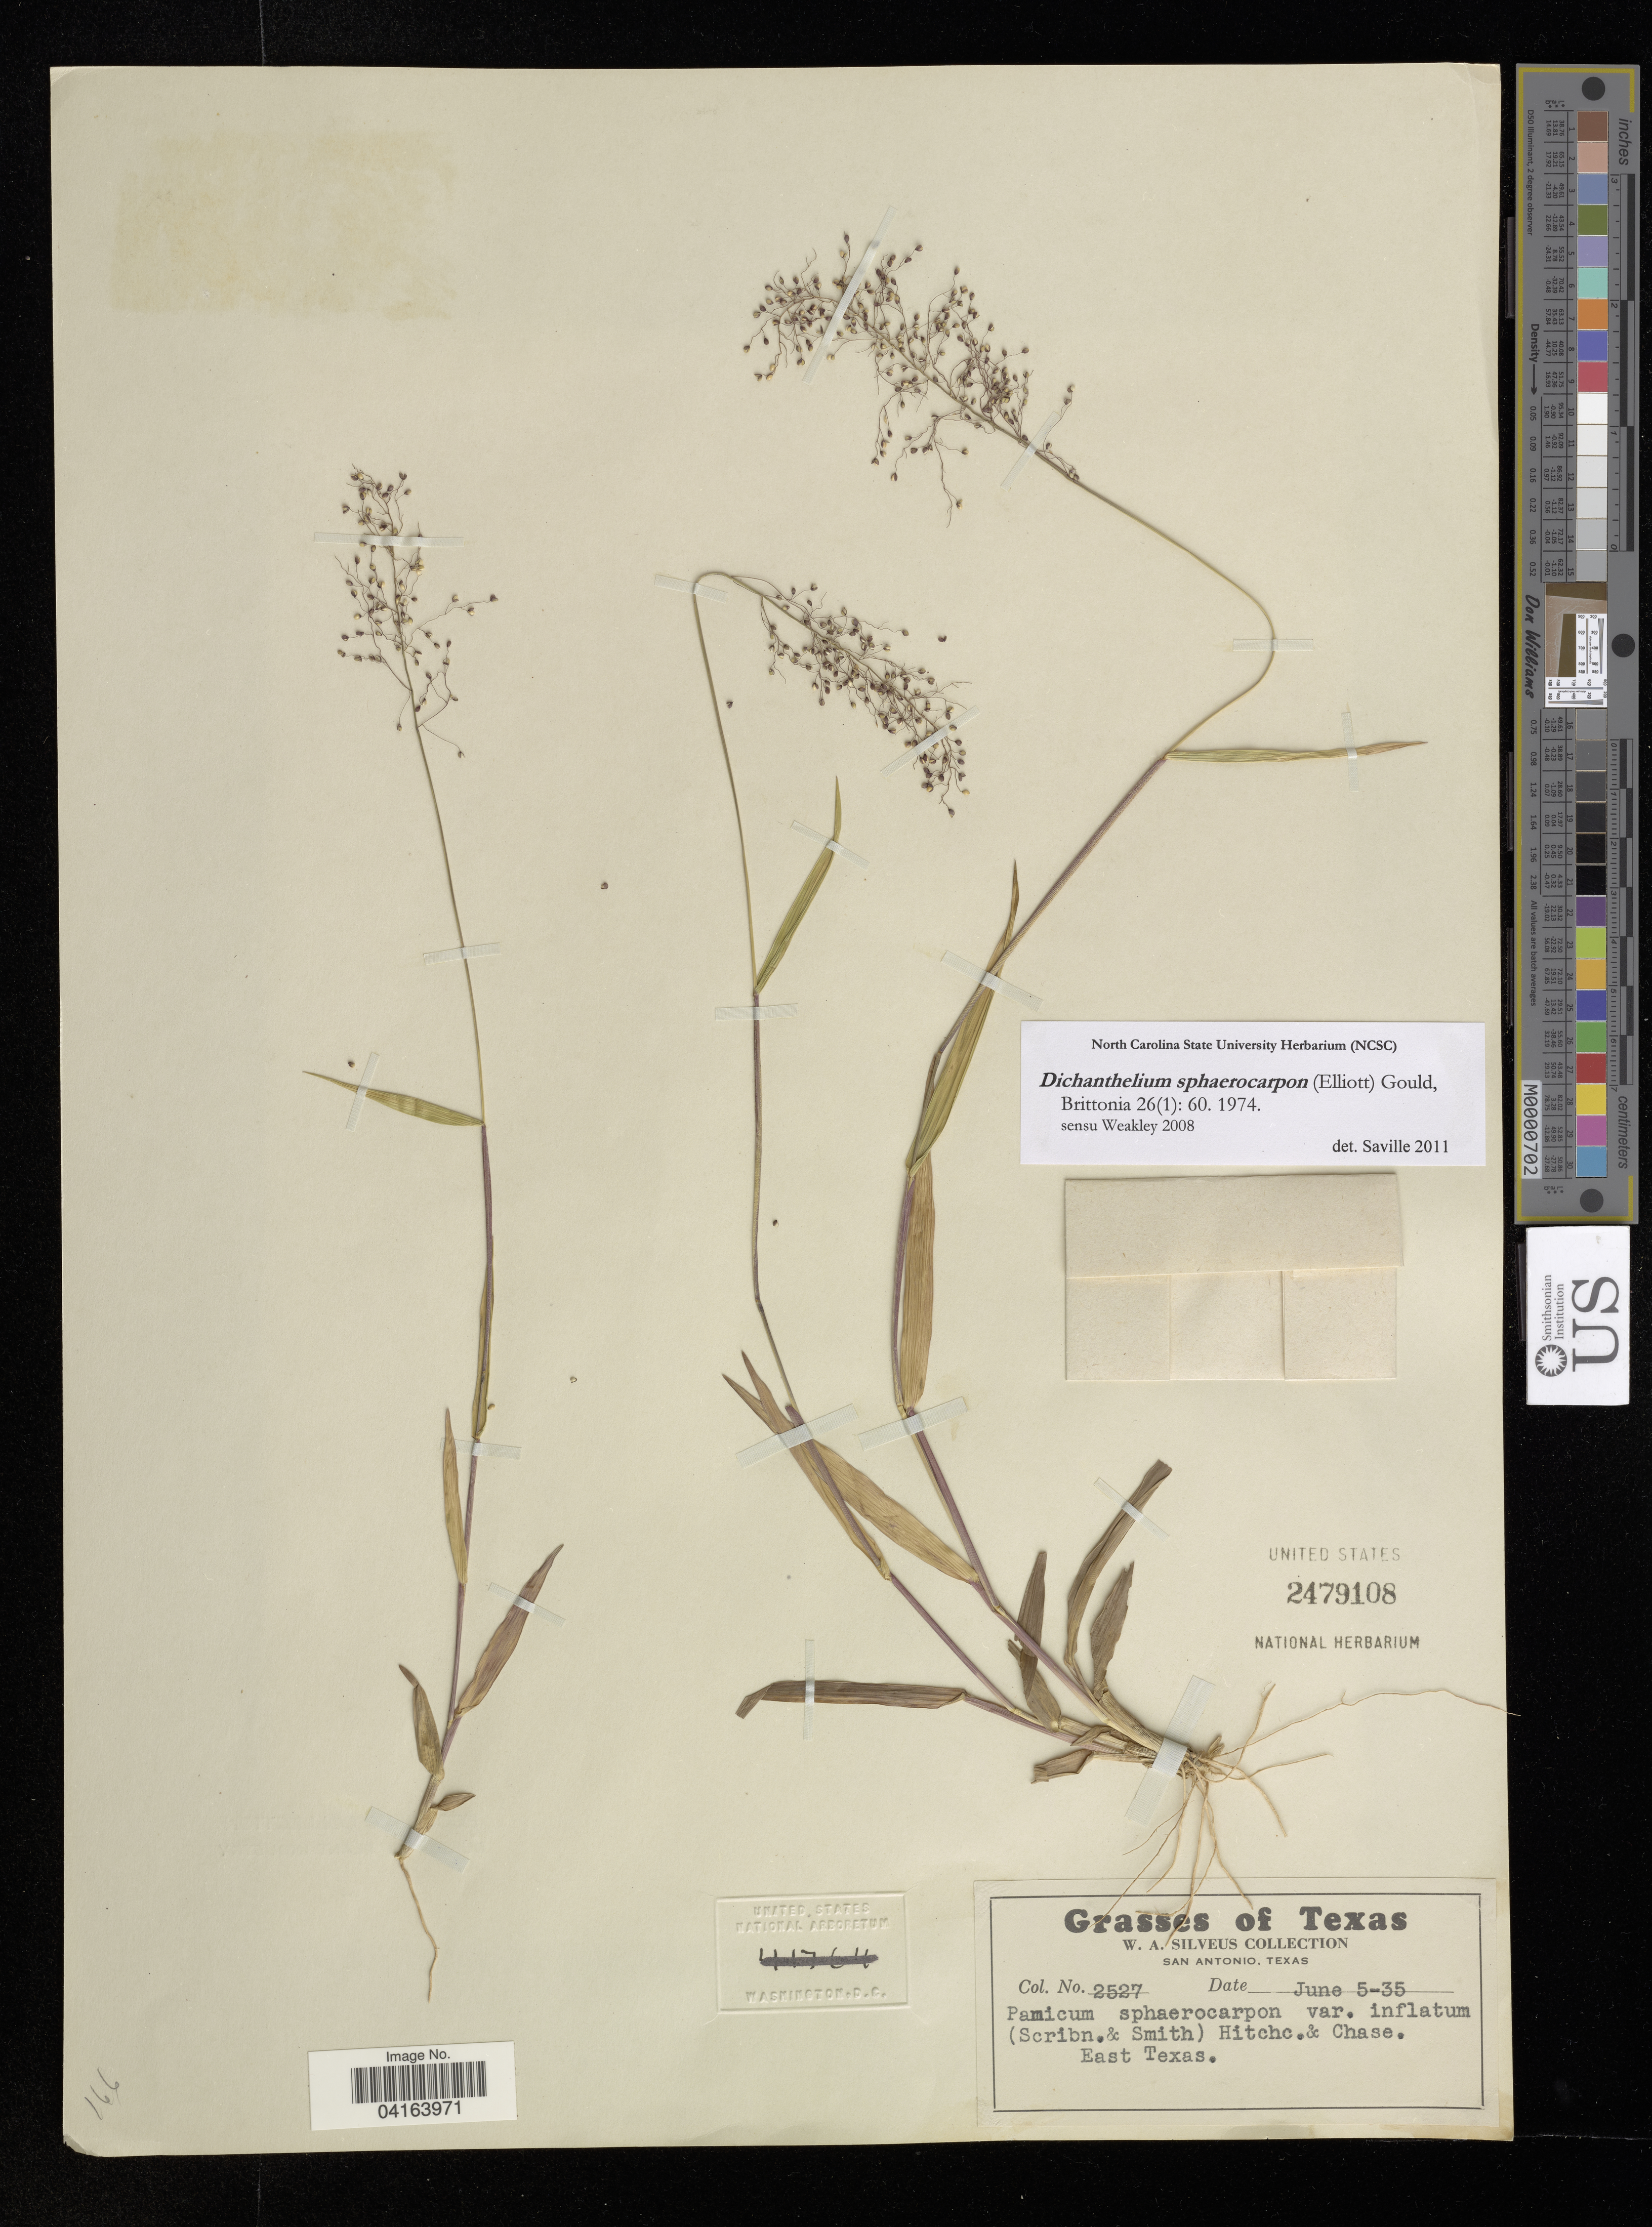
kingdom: Plantae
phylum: Tracheophyta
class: Liliopsida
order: Poales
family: Poaceae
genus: Dichanthelium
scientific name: Dichanthelium sphaerocarpon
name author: (Elliott) Gould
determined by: Saville, A. C., (NCSC), North Carolina State University (UNITED STATES)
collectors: W. Silveus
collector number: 2527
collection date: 1935-06-05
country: United States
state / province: Texas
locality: East Texas.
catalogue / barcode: US 2479108